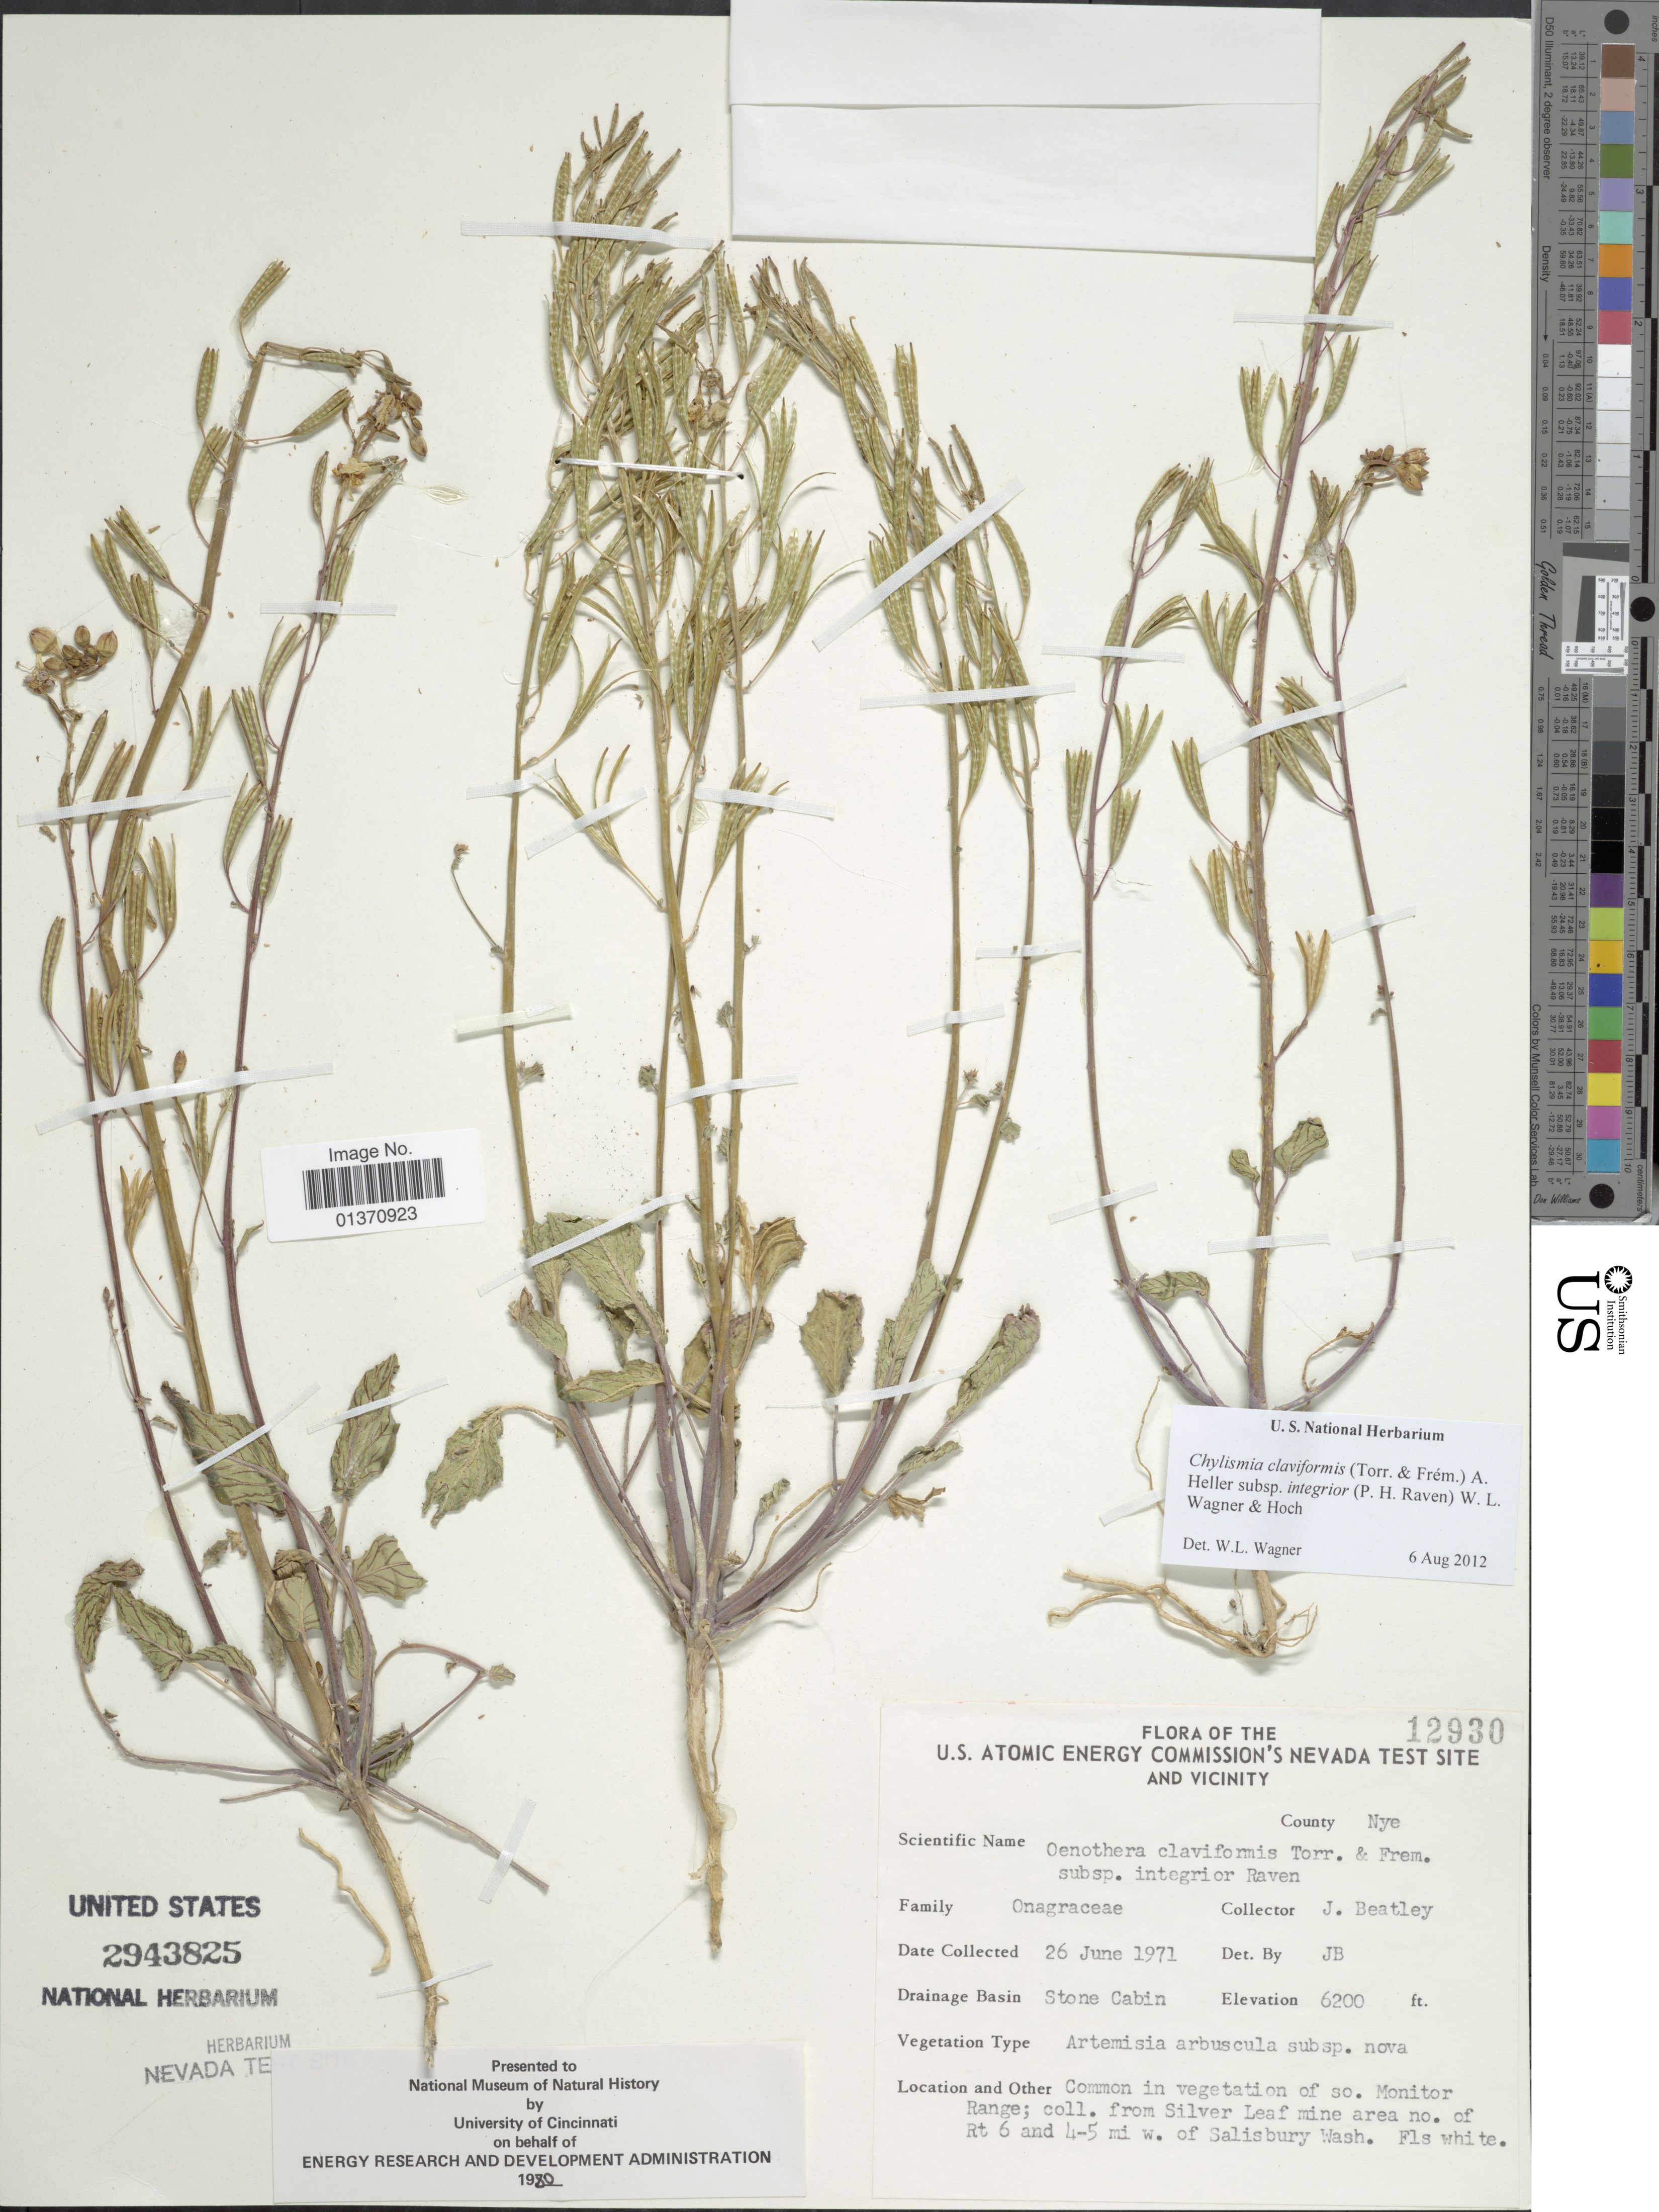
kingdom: Plantae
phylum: Tracheophyta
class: Magnoliopsida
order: Myrtales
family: Onagraceae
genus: Chylismia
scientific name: Chylismia claviformis subsp. integrior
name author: (P.H. Raven) W.L. Wagner & Hoch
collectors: J. C. Beatley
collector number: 12930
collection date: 1971-06-26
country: United States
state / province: Nevada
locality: U. S. Atomic Energy Commission's Nevada Test Site and Vicinity, Stone Cabin, so. Monitor Range; coll. from Silver Leaf mine area no. of Rt 6 and 4-5 mi w. of Salisbury Wash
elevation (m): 1890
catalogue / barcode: US 2943825